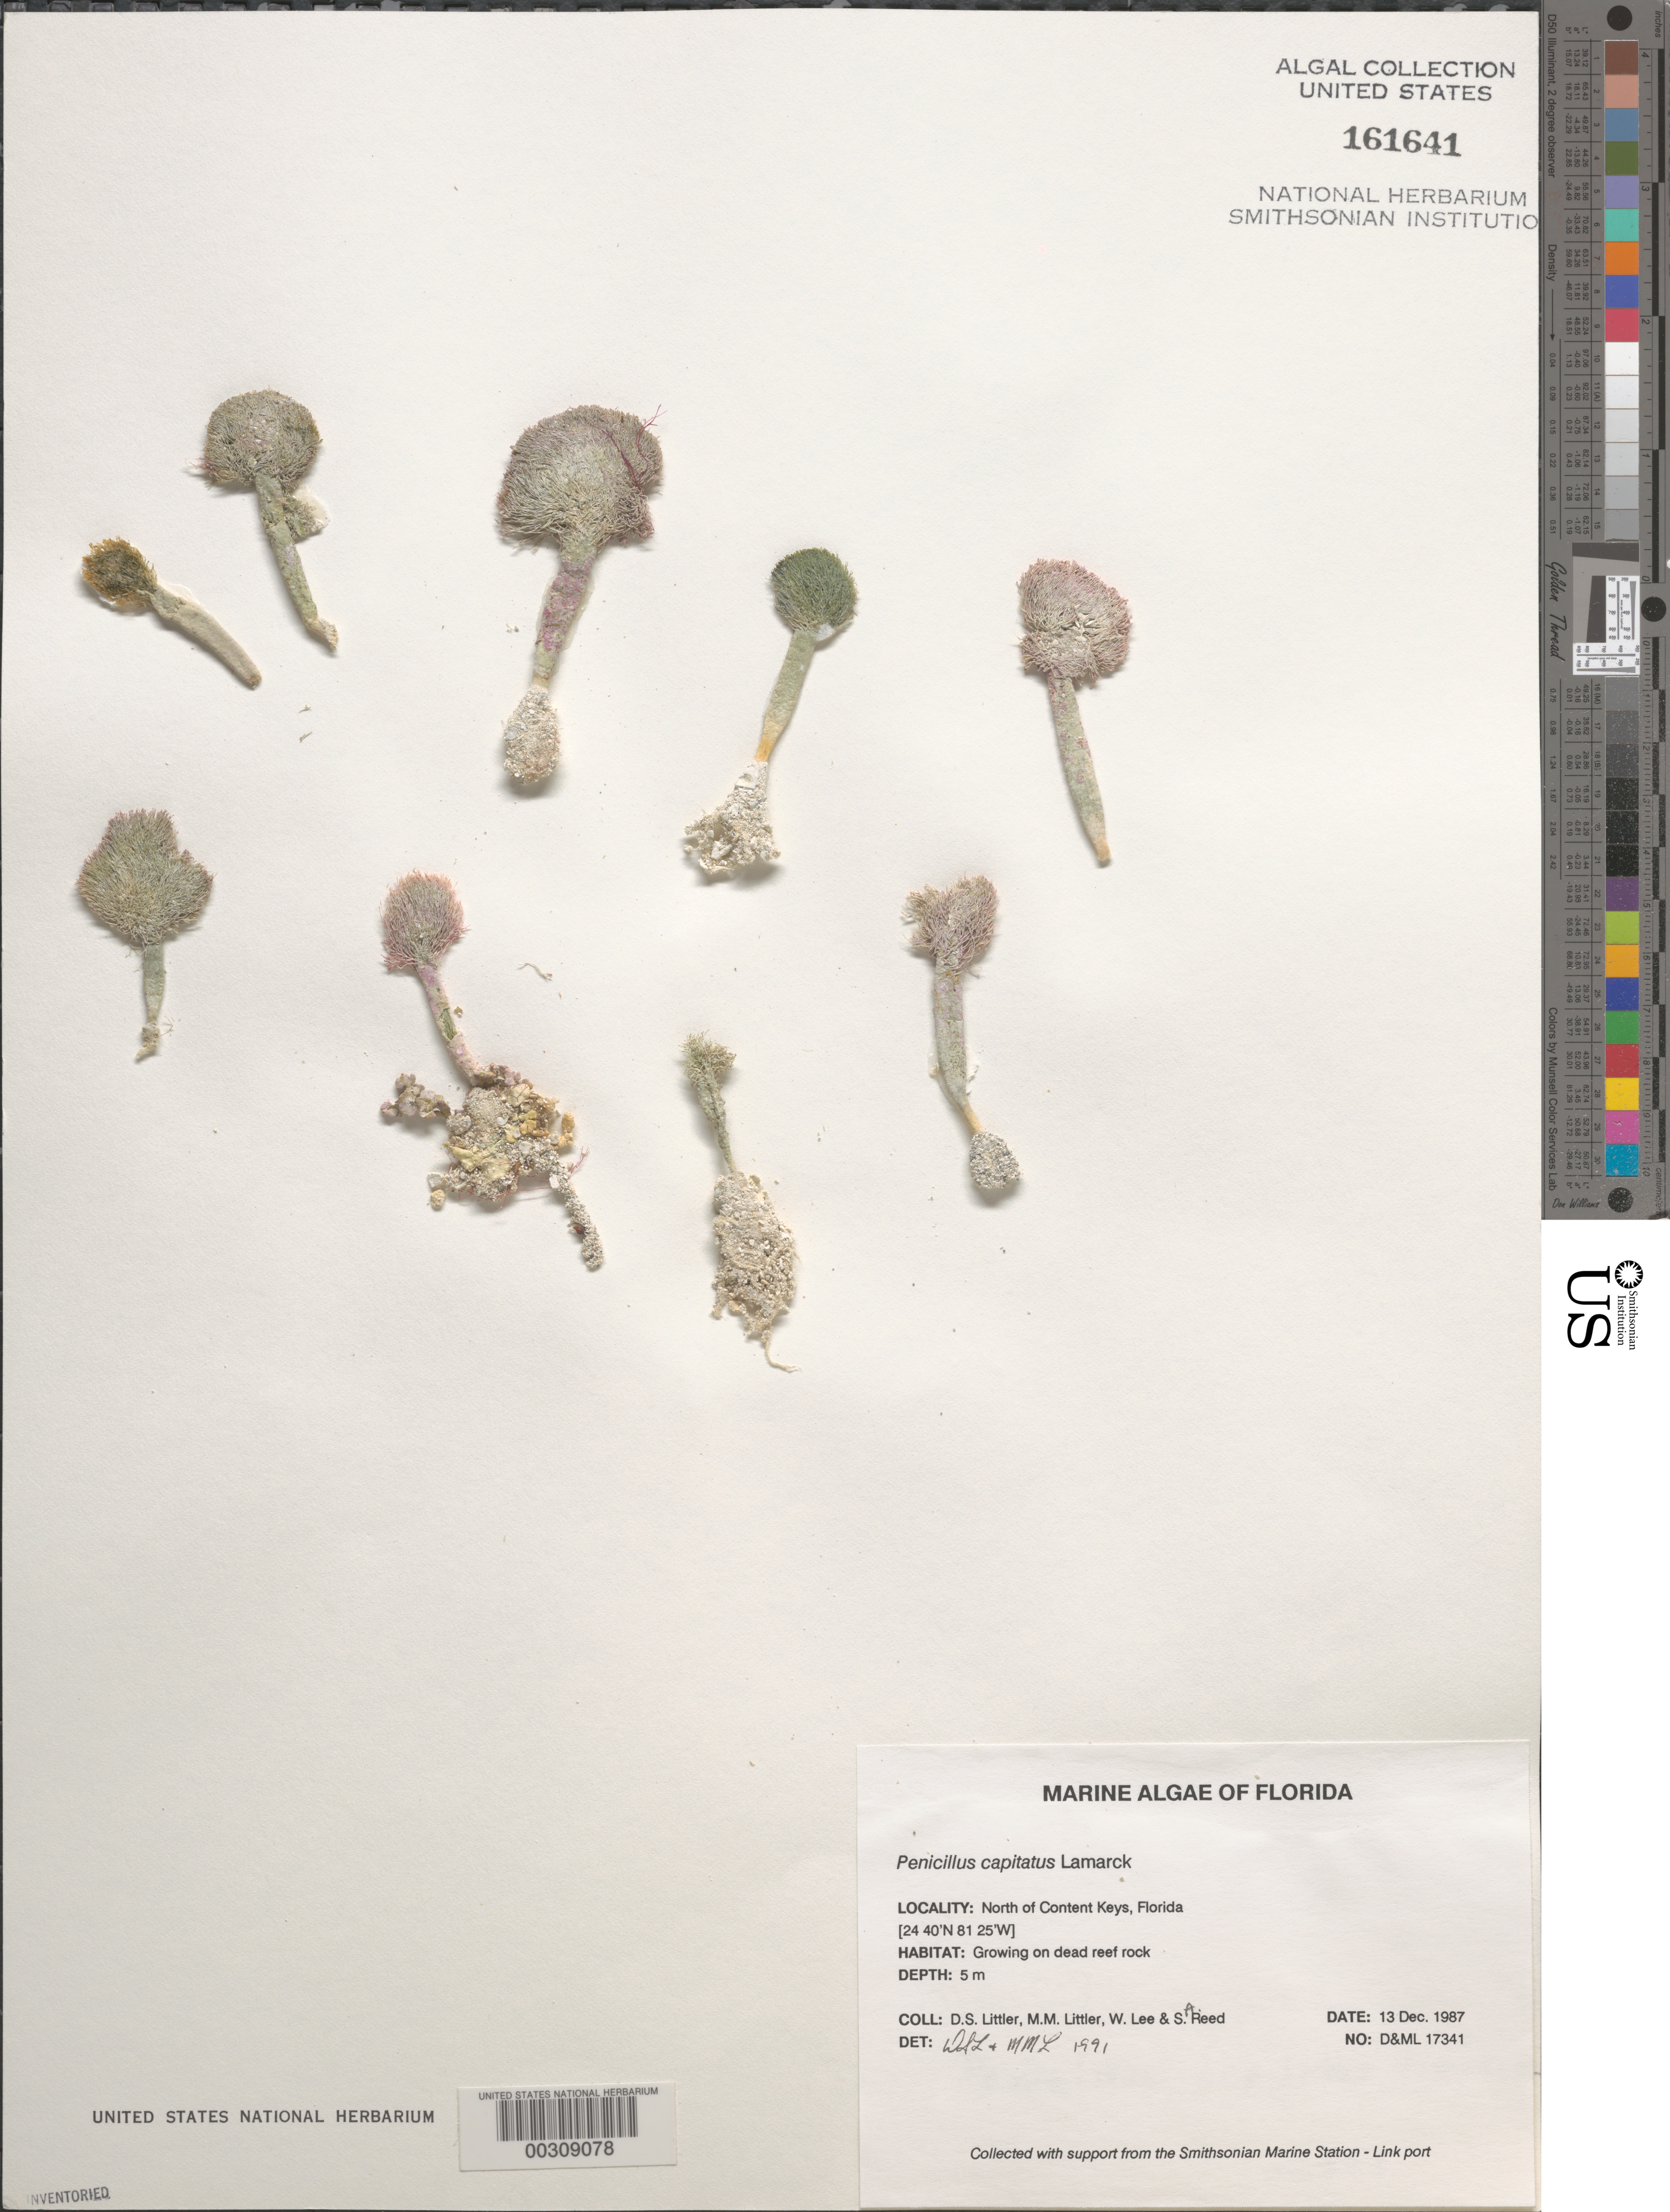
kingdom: Plantae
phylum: Chlorophyta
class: Ulvophyceae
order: Bryopsidales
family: Udoteaceae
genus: Penicillus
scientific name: Penicillus capitatus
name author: Lam.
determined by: Littler, D. S.; Littler, M. M.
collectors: D. S. Littler, M. M. Littler, W. Lee & S. Reed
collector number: D&ML 17341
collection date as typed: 13 Dec 1987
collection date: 1987-12-13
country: United States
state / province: Florida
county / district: Monroe County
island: Florida Keys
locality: North of Content Keys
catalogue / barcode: US 161641